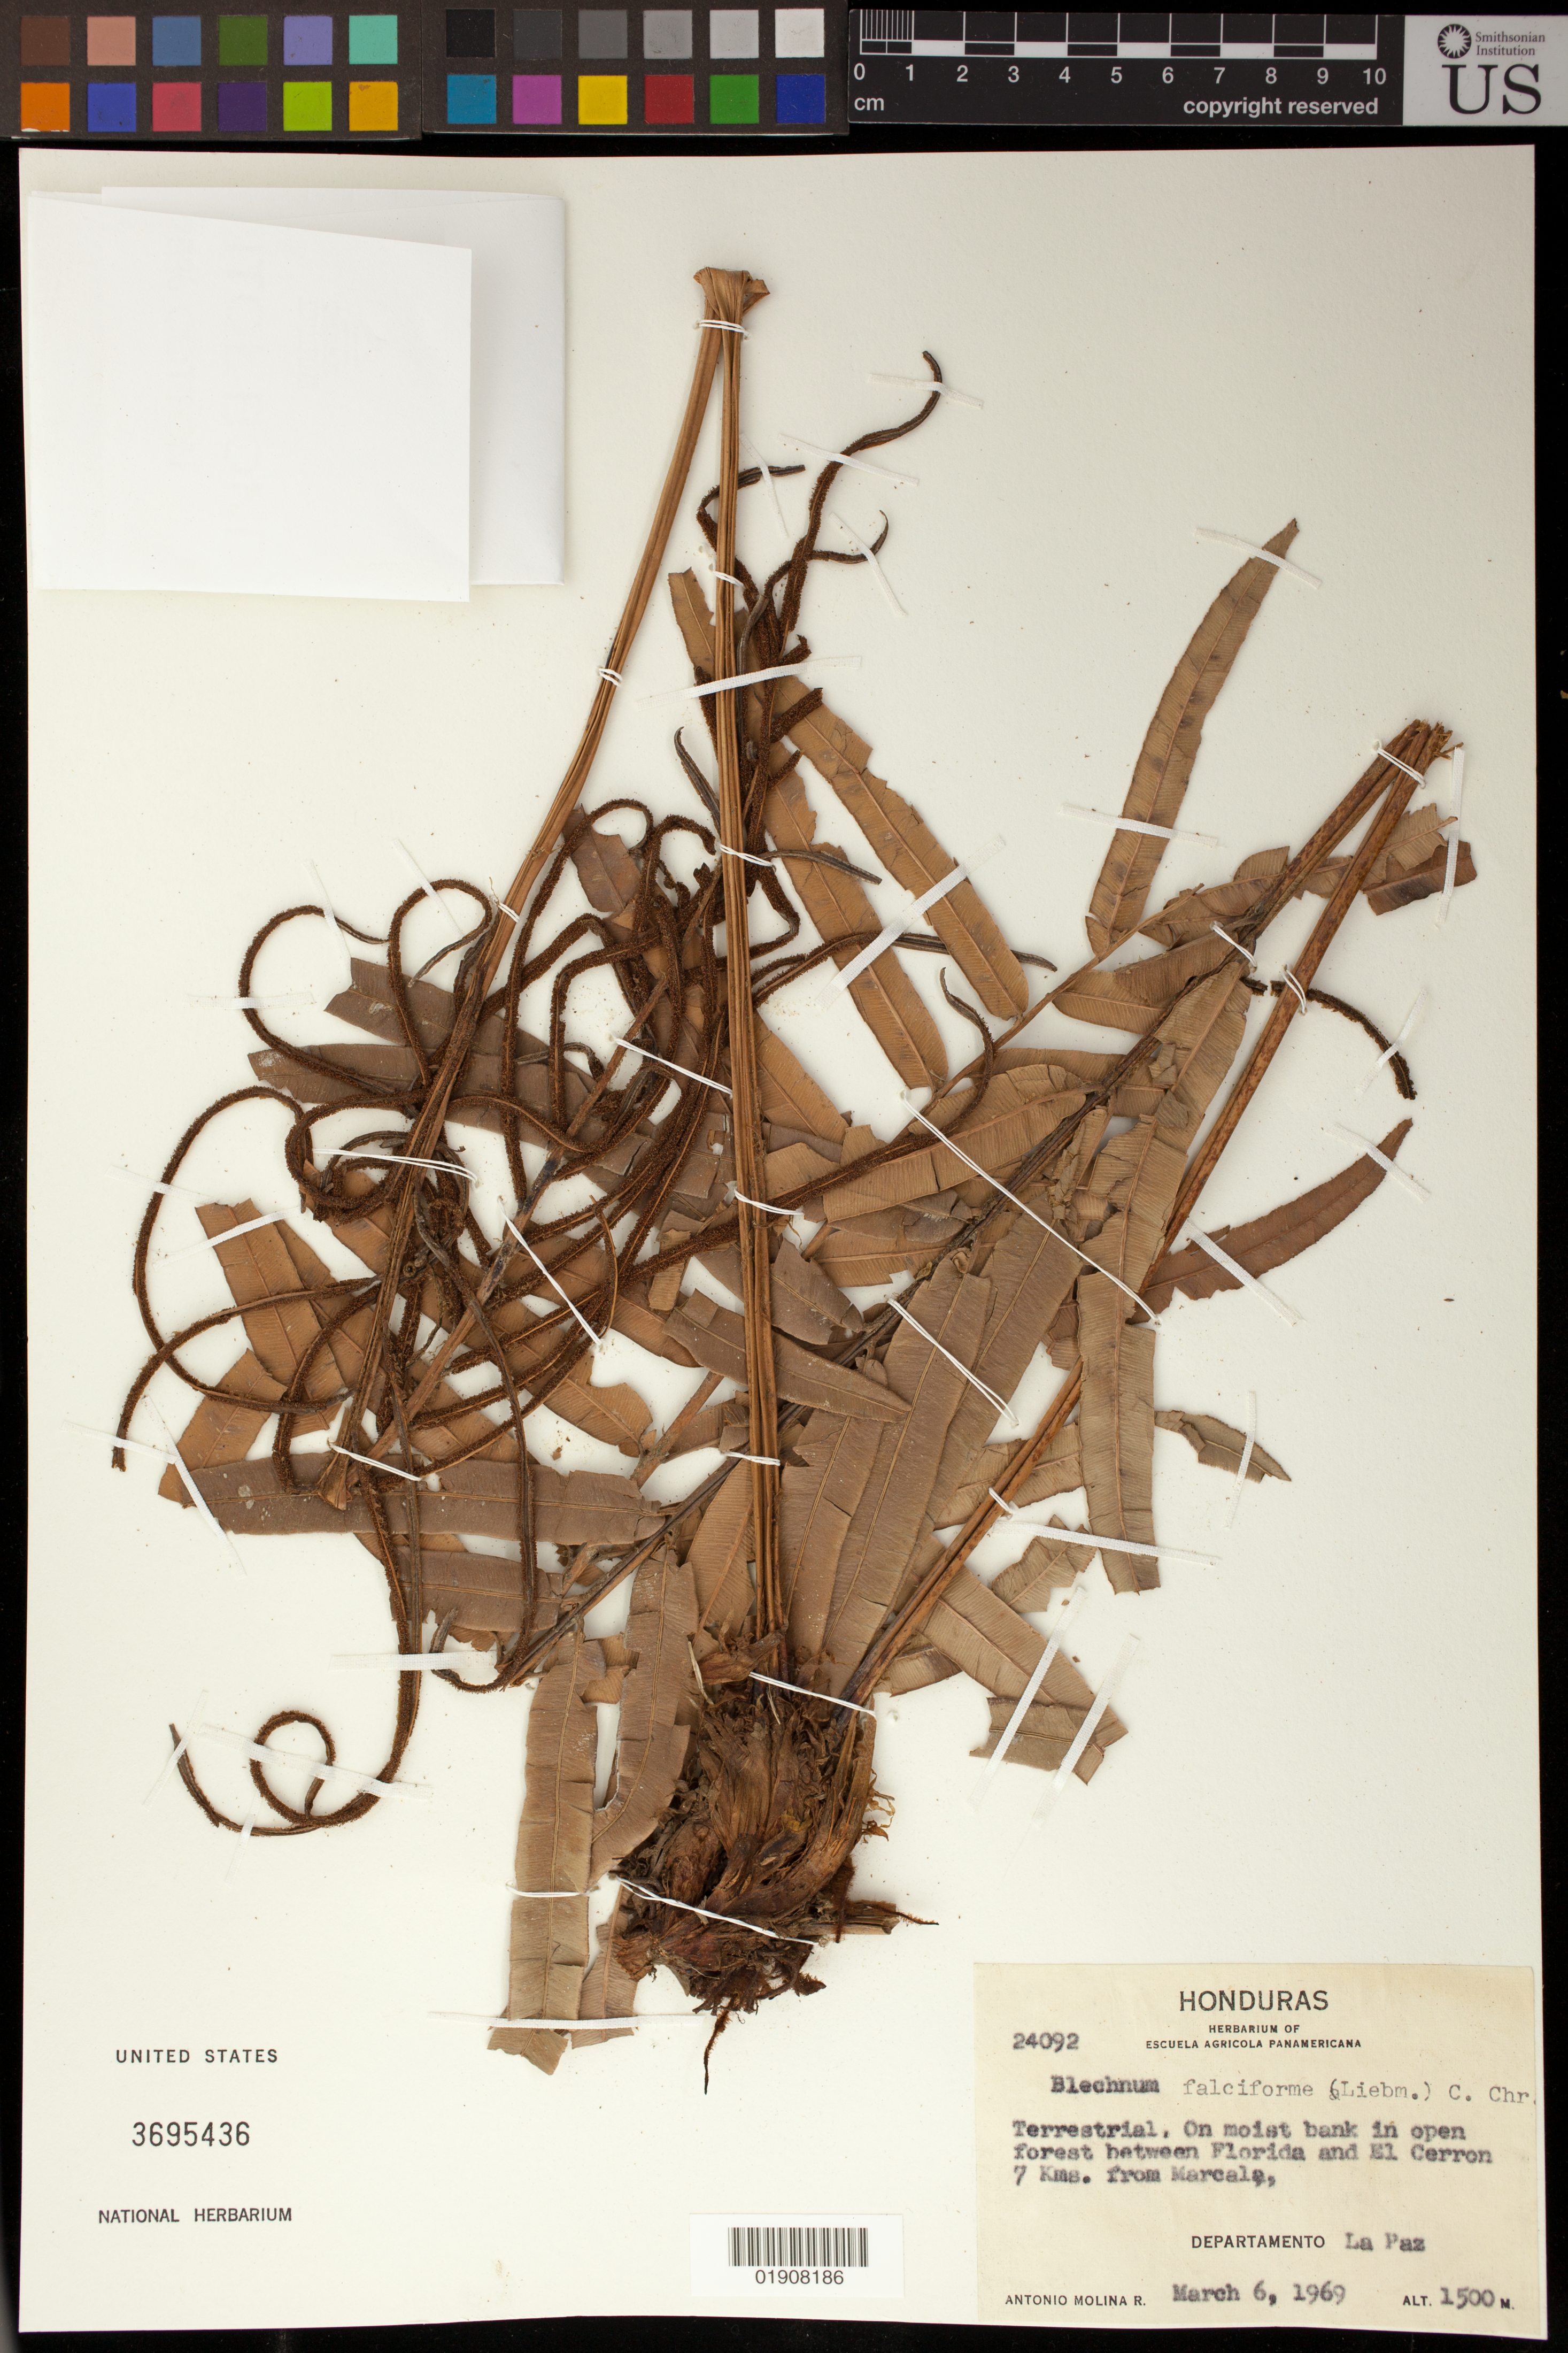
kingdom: Plantae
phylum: Tracheophyta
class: Polypodiopsida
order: Polypodiales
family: Blechnaceae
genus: Blechnum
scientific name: Blechnum falciforme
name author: (Liebm.) C. Chr.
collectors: A. Molina R.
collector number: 24092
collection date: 1969-03-06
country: Honduras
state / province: La Paz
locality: Between Florida and El Cerron 7 kms. from Marcala, Departamento La Paz.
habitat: On moist bank in open forest.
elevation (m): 1500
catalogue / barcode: US 3695436